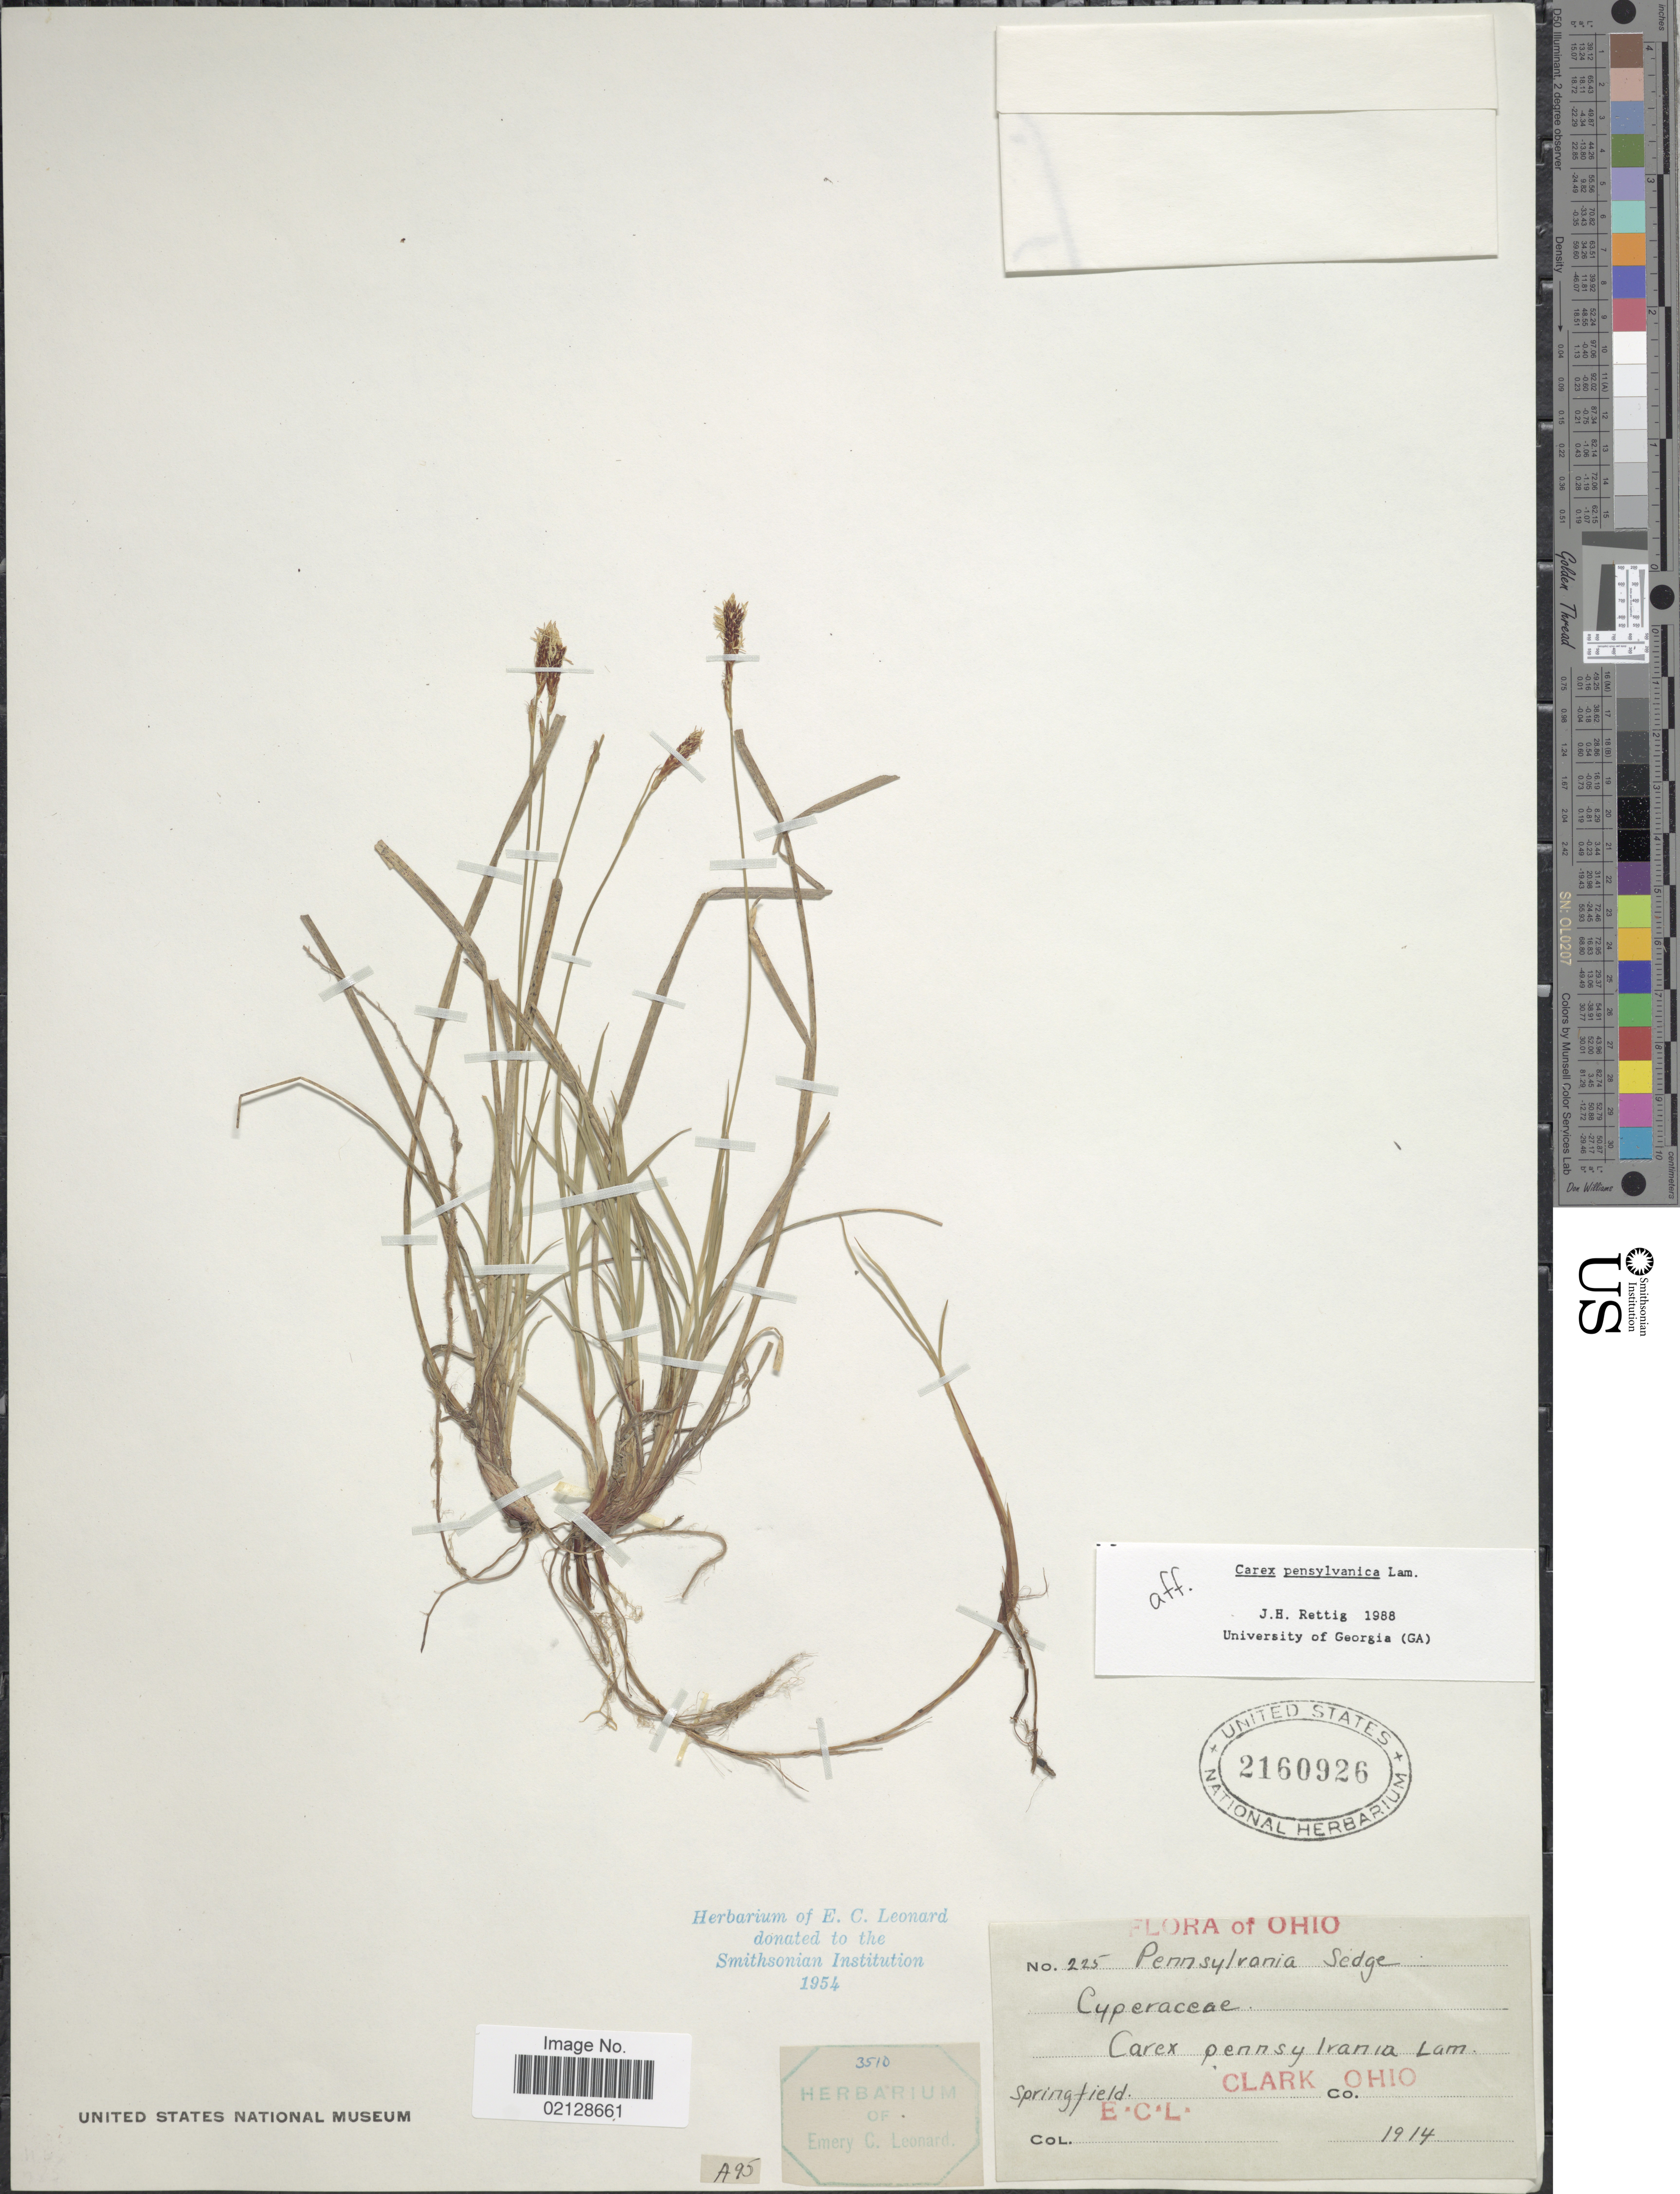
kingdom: Plantae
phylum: Tracheophyta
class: Liliopsida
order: Poales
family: Cyperaceae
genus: Carex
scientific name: Carex pensylvanica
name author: Lam.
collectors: E. C. Leonard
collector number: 225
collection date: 1914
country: United States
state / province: Ohio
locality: Springfield, Clark Ohio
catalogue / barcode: US 2160926